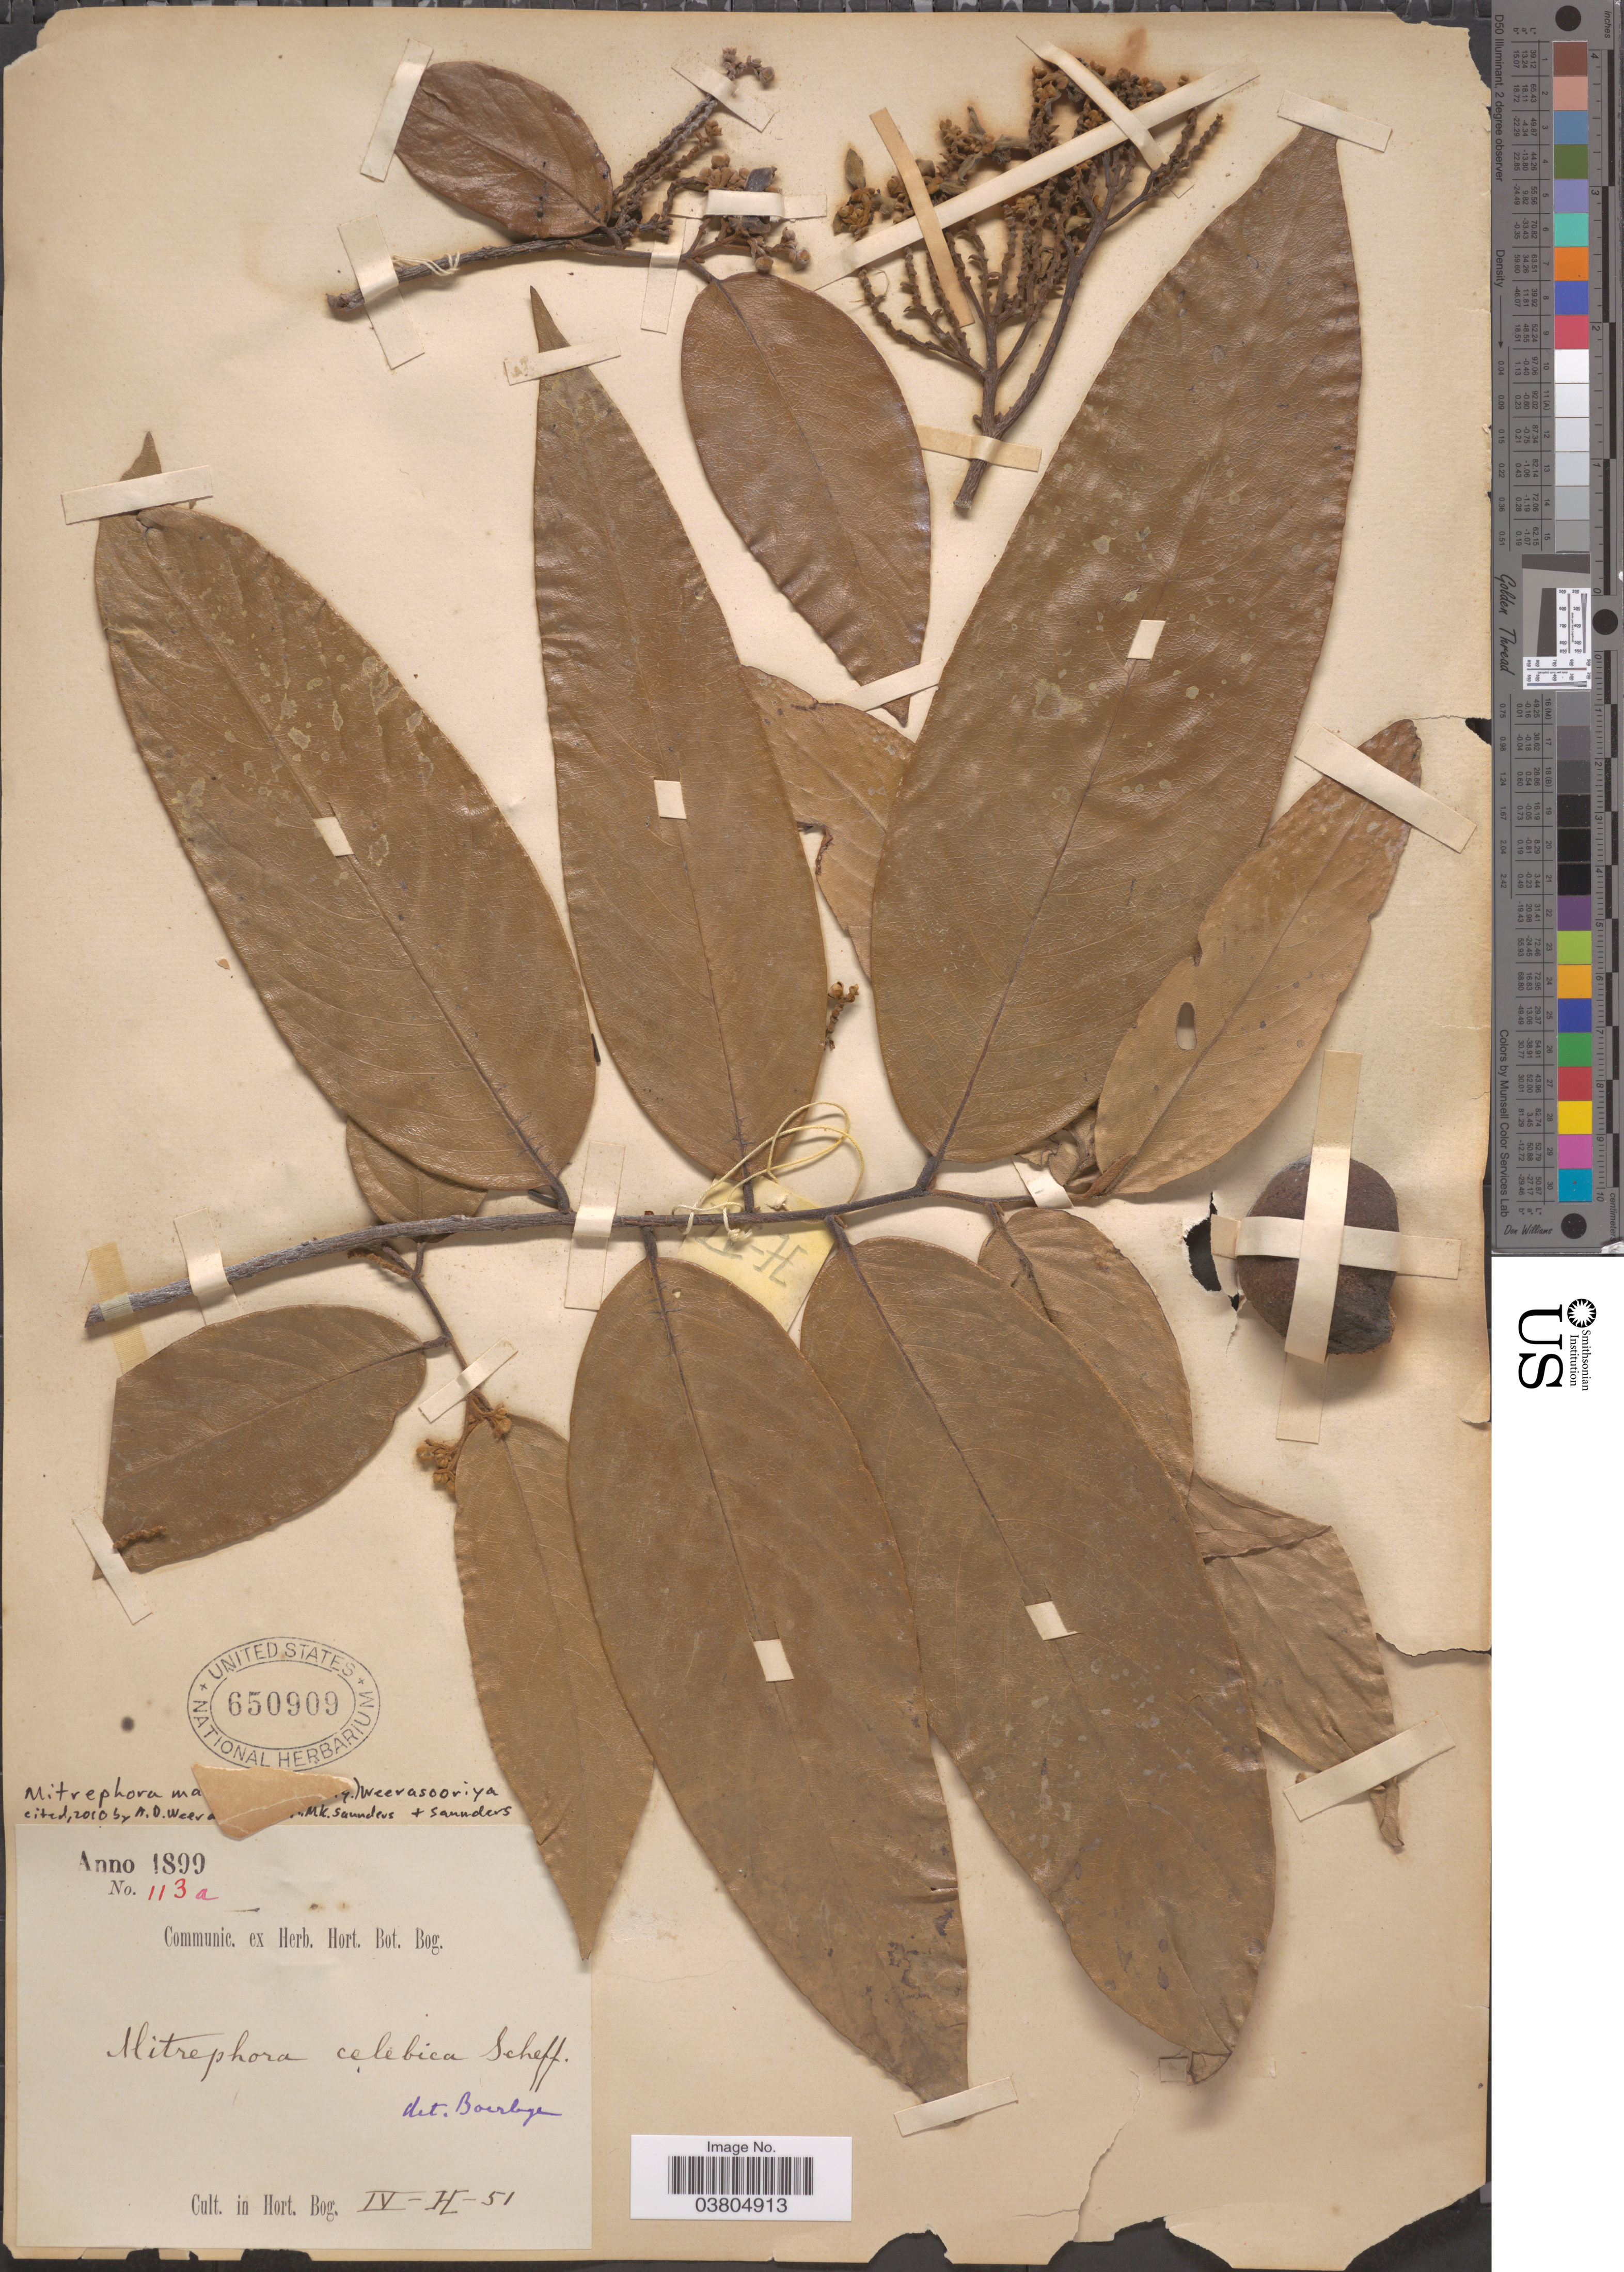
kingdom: Plantae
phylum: Tracheophyta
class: Magnoliopsida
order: Magnoliales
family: Annonaceae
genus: Mitrephora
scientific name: Mitrephora macrocarpa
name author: (Miq.) Weeras. & R.M.K. Saunders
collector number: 113a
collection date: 1899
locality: Cult. in Hort. Bog. IV-H-51.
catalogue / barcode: US 650909